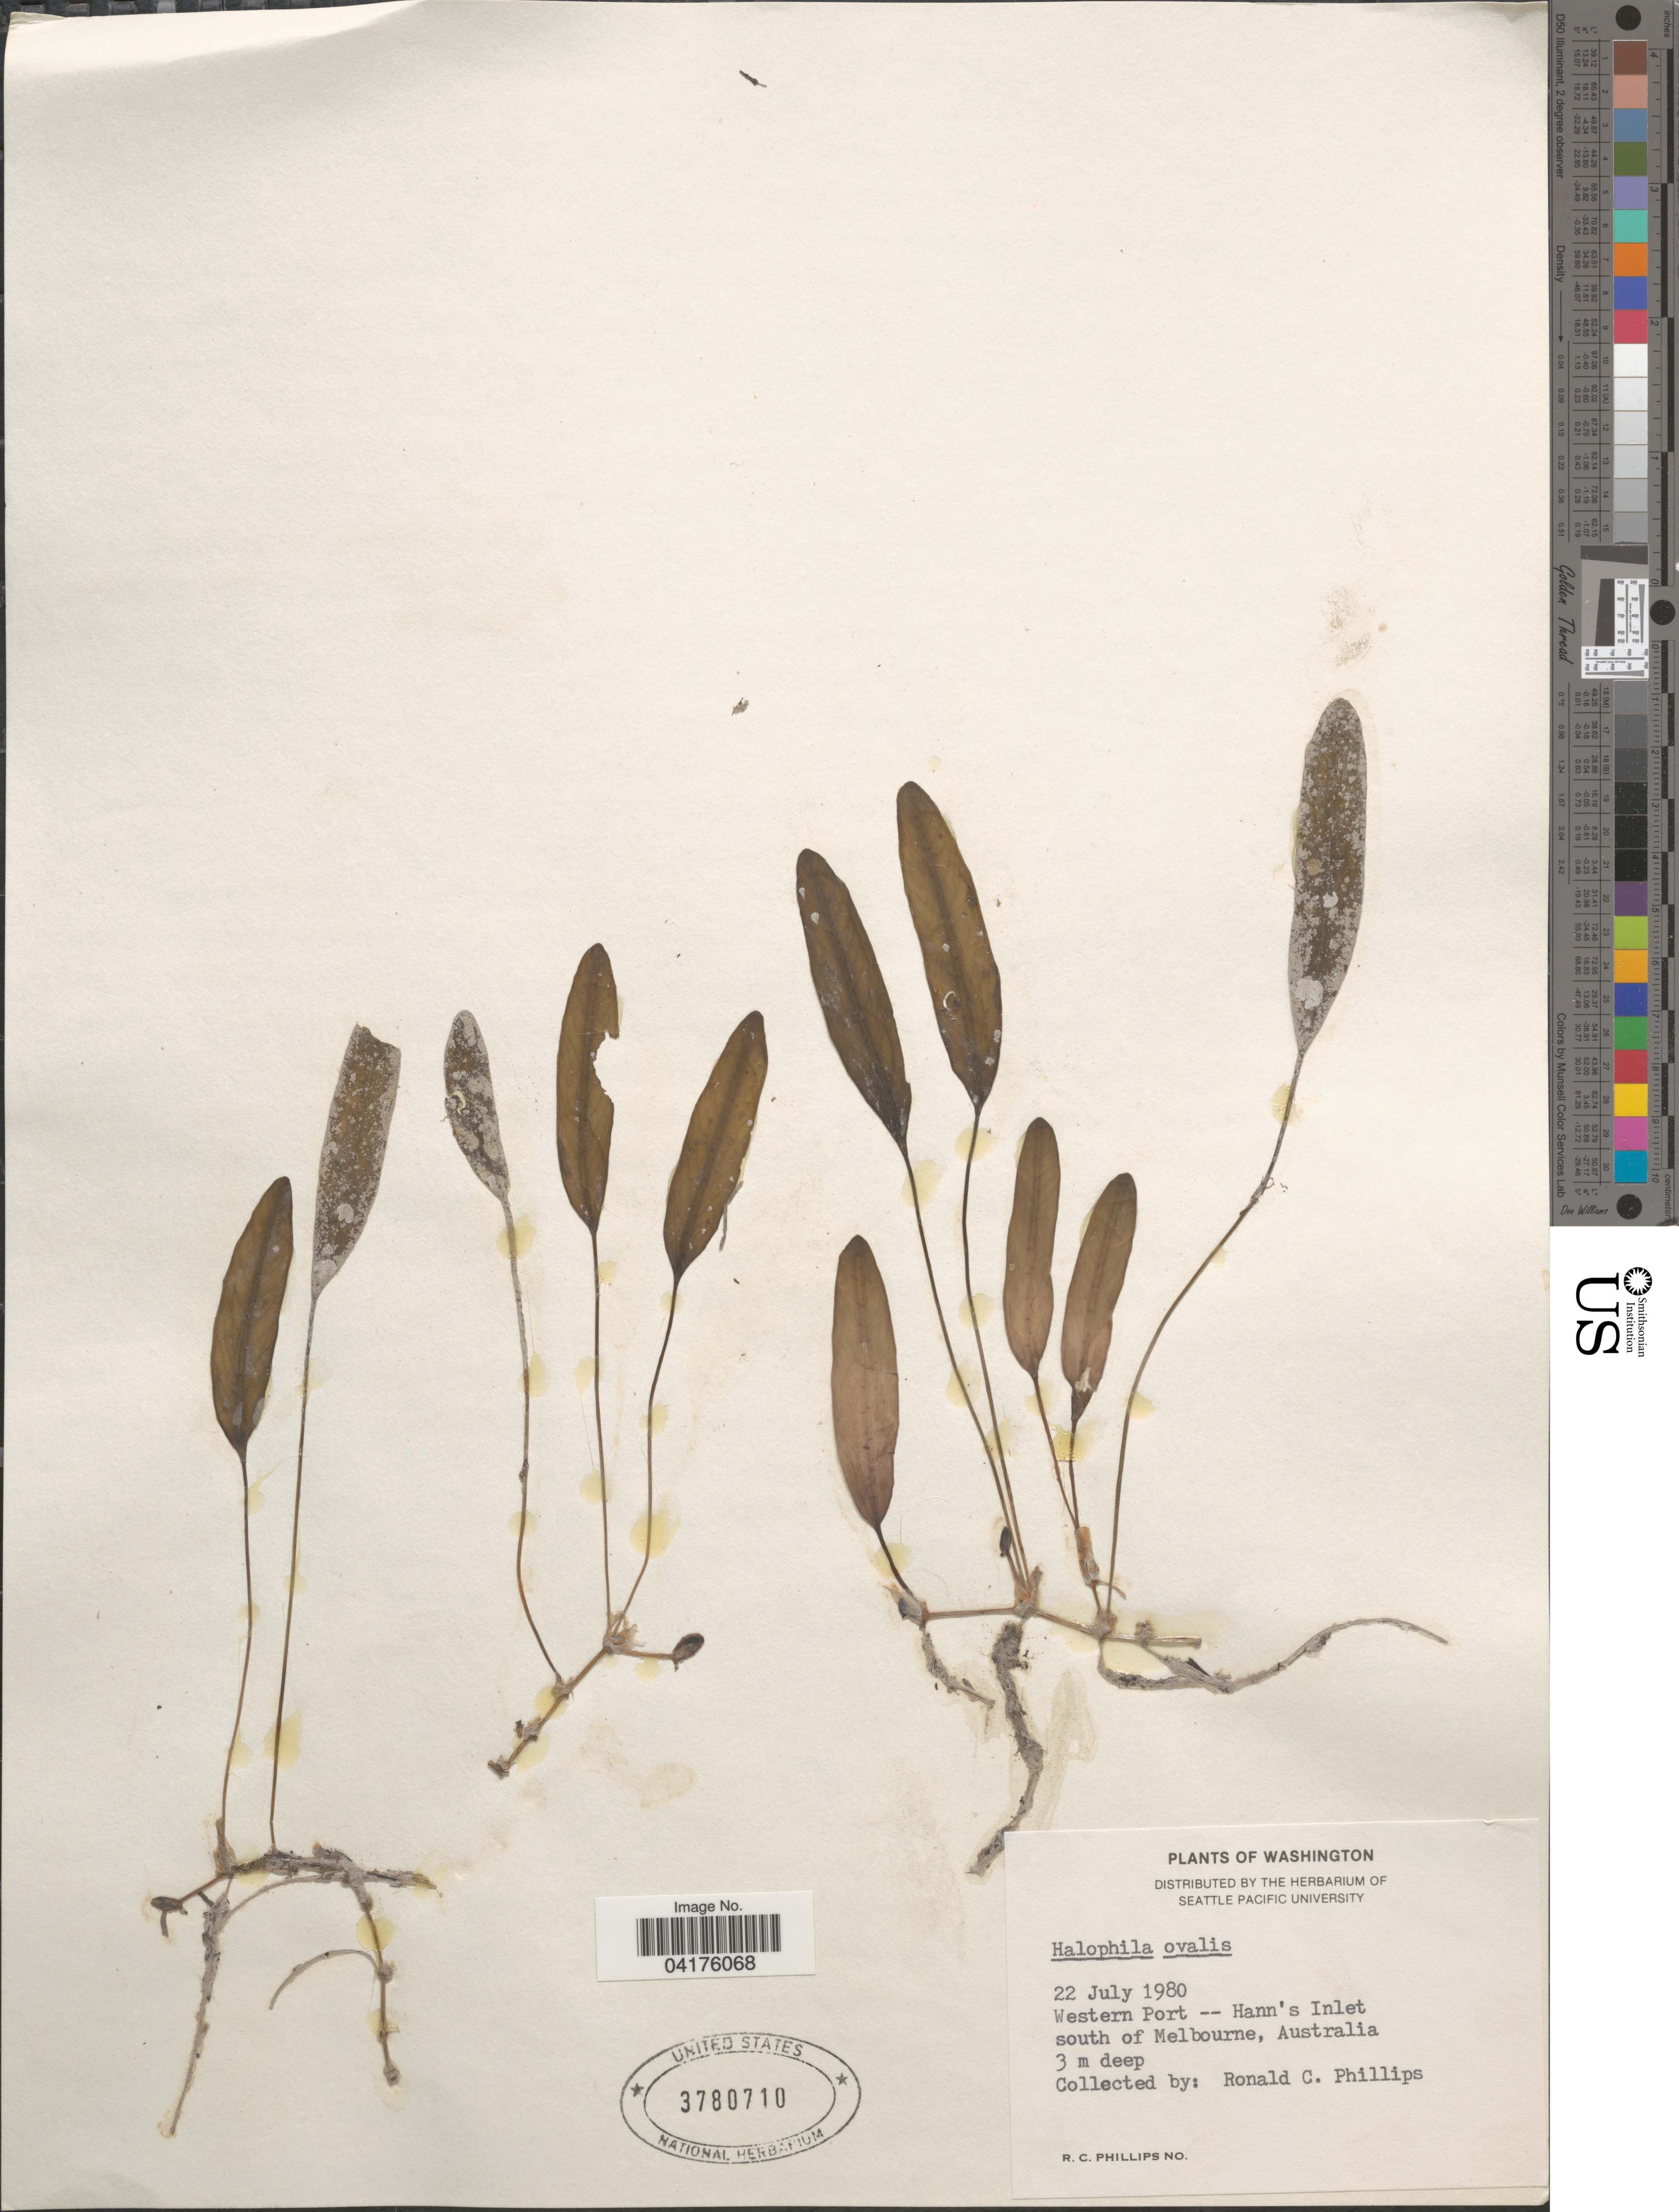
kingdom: Plantae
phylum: Tracheophyta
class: Liliopsida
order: Alismatales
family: Hydrocharitaceae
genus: Halophila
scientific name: Halophila ovalis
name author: (R. Br.) Hook. f.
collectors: R. C. Phillips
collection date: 1980-07-22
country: Australia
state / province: Victoria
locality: Western Port -- Hann's Inlet south of Melbourne.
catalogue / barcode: US 3780710